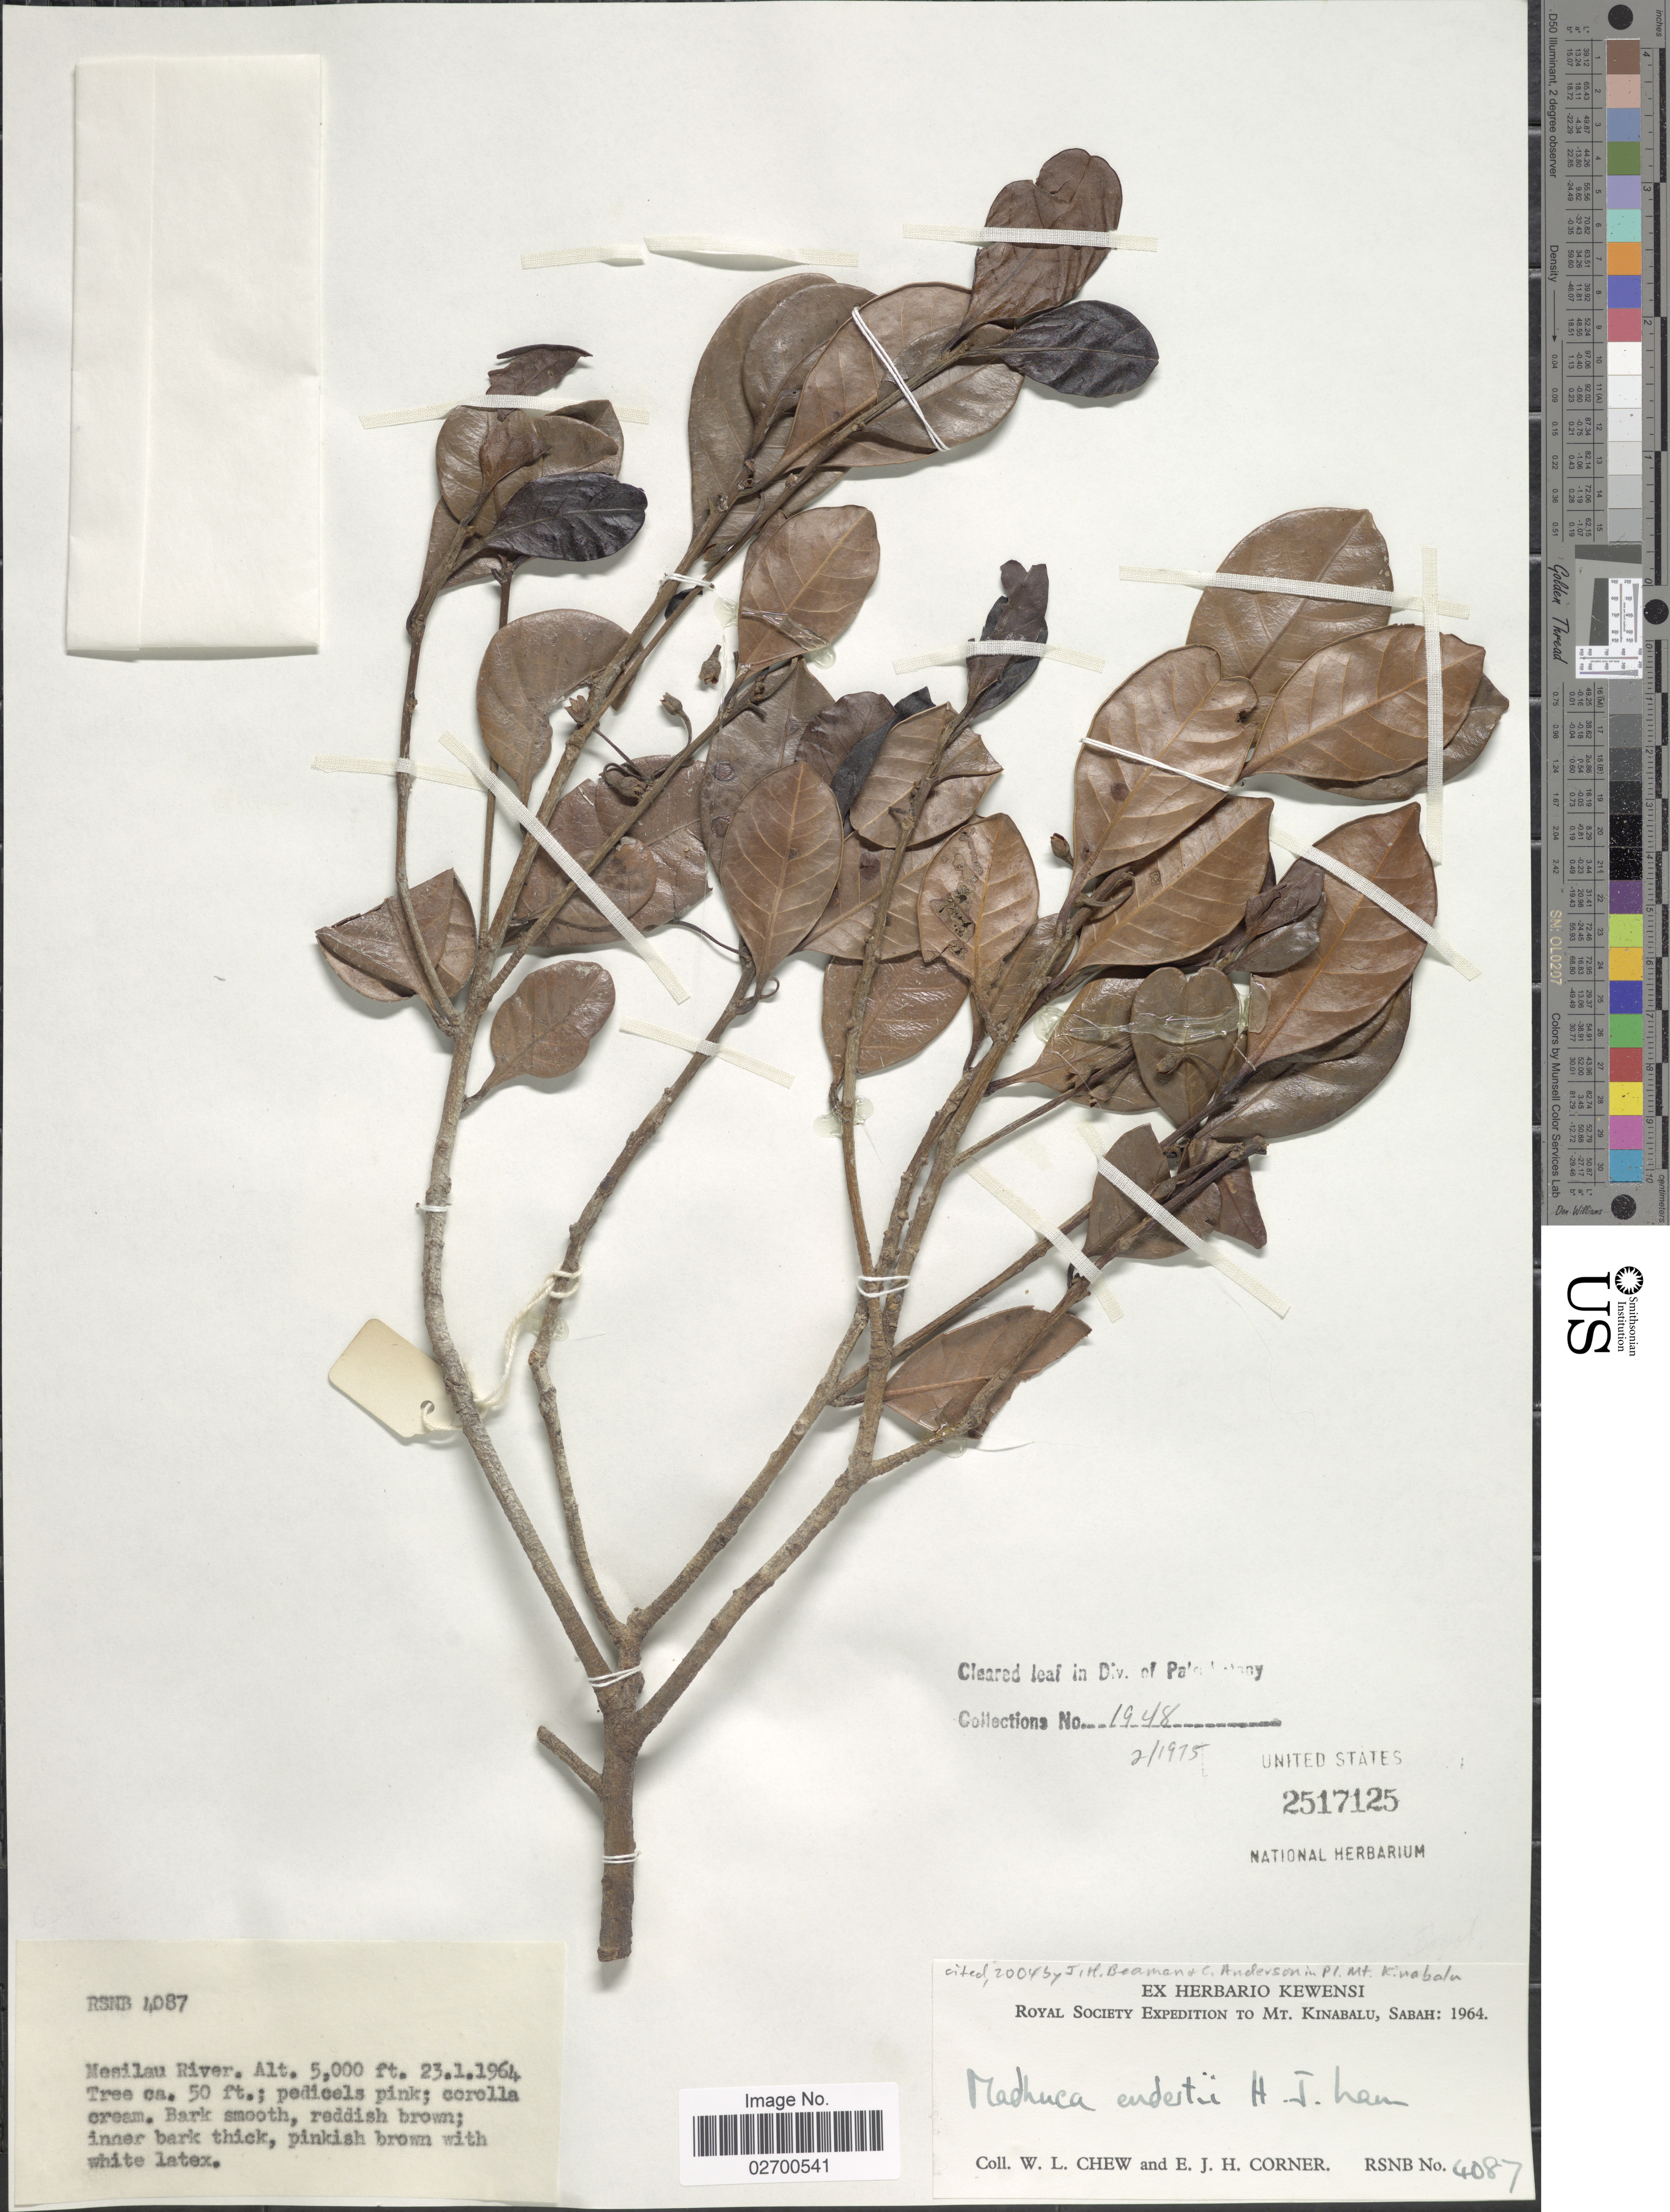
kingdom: Plantae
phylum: Tracheophyta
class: Magnoliopsida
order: Ericales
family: Sapotaceae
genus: Madhuca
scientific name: Madhuca endertii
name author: H.J. Lam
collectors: W. Chew & E. Corner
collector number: RSNB4087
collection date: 1964-01-23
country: Malaysia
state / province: Sabah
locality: Royal Society to Mt. Kinabalu. Mesilau River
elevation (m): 1524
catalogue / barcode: US 2517125